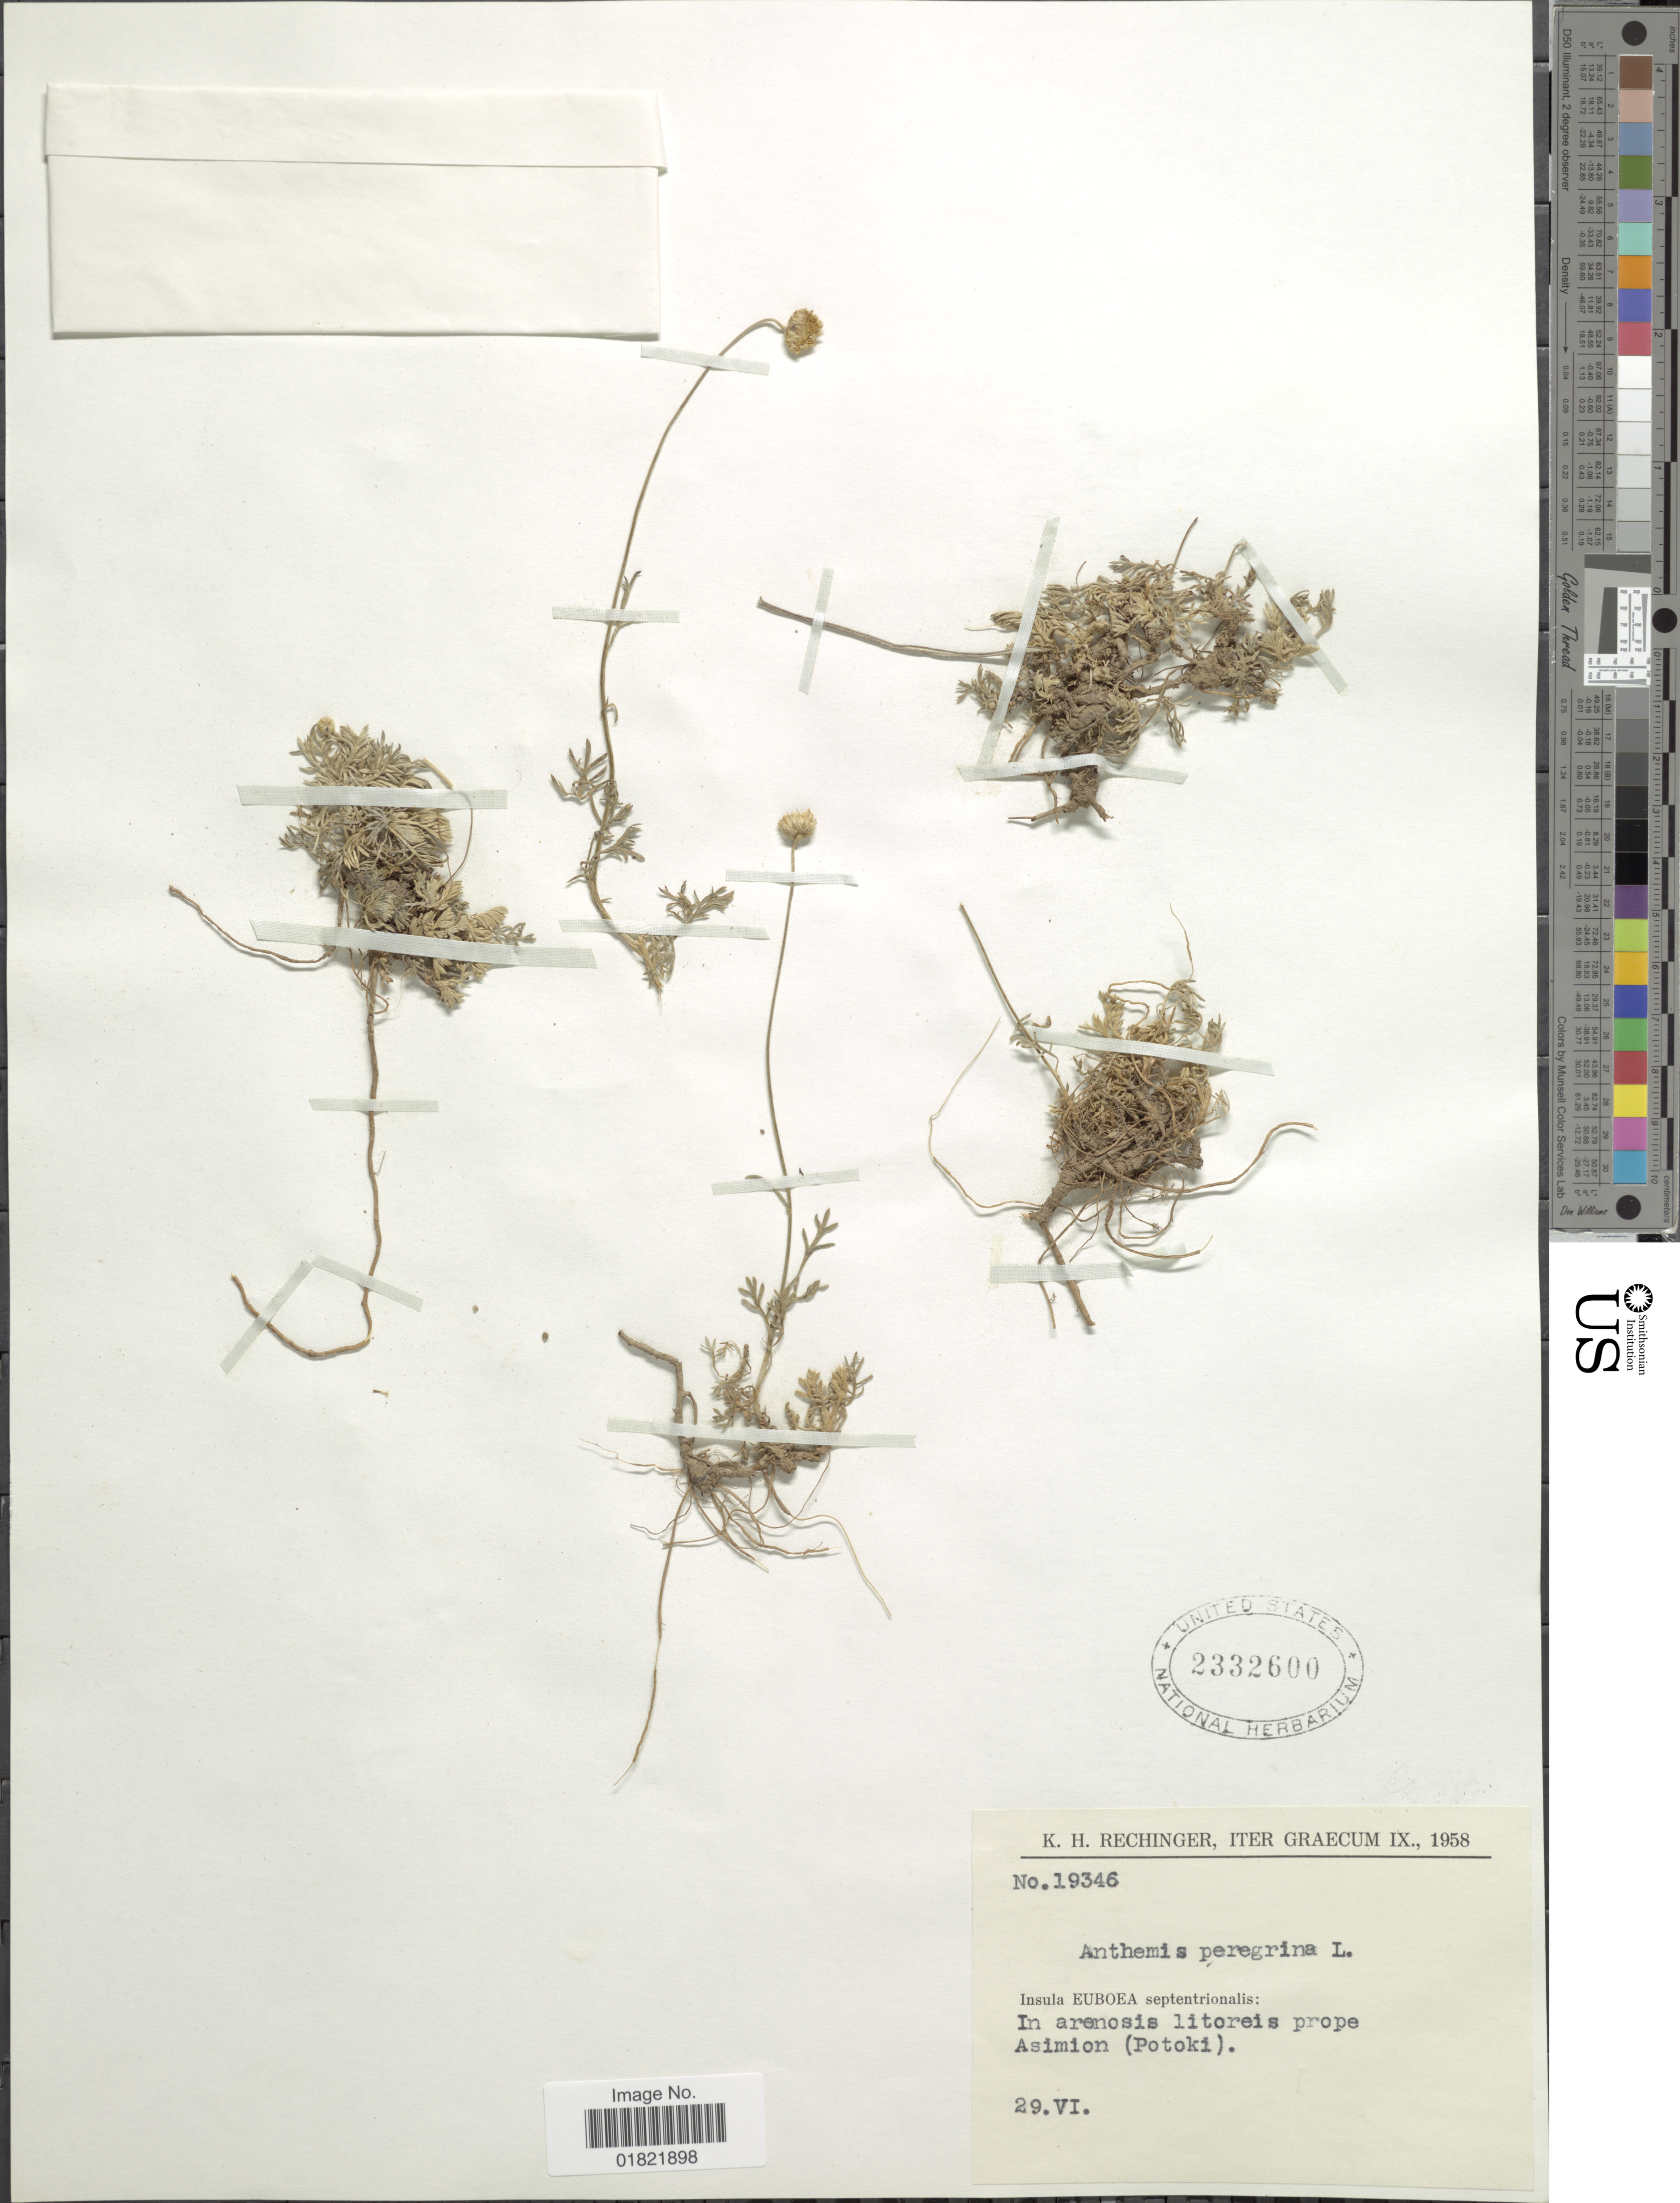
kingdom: Plantae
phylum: Tracheophyta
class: Magnoliopsida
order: Asterales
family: Asteraceae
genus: Anthemis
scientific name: Anthemis peregrina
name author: L.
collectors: K. H. Rechinger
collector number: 19346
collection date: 1958-06-29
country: Greece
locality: Insula Euboea septentrionalis: in arenosis litoreis prope Asimion (Potoki)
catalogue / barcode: US 2332600